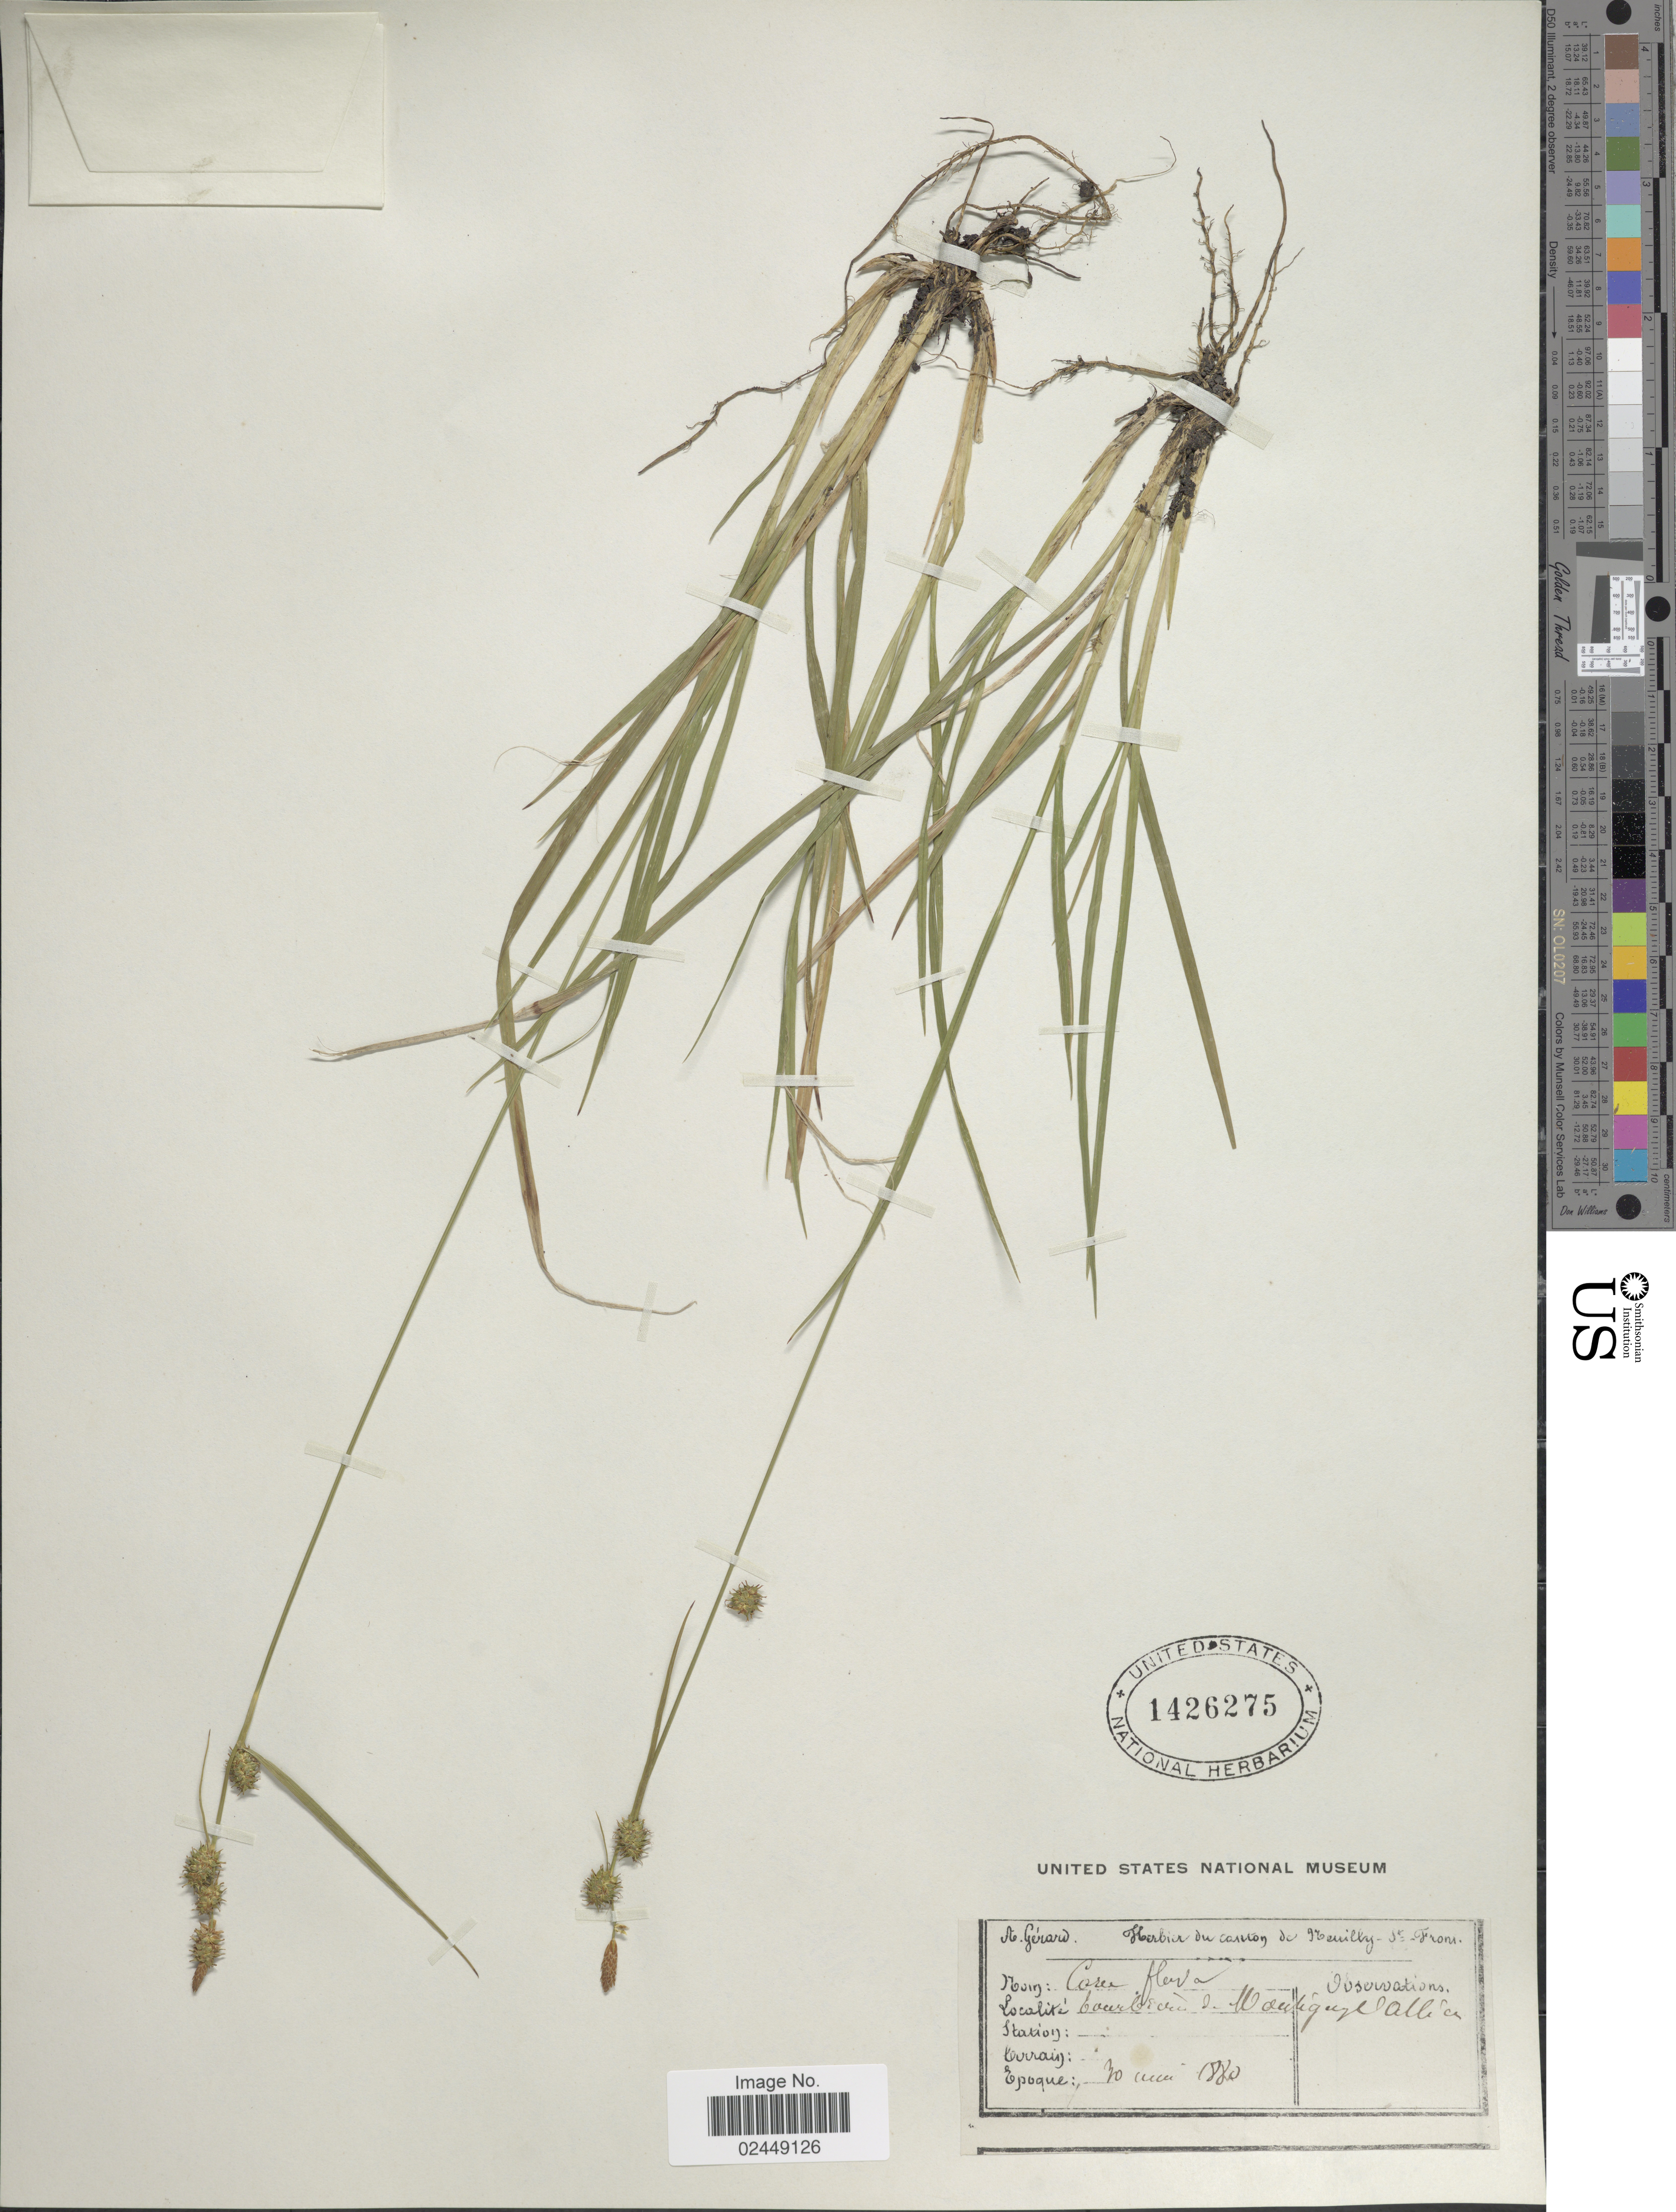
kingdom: Plantae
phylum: Tracheophyta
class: Liliopsida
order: Poales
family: Cyperaceae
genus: Carex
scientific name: Carex flava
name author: L.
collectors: A. Gerard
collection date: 1880-05-30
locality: [illegible text] de Mang[illegible text] Valle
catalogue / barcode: US 1426275